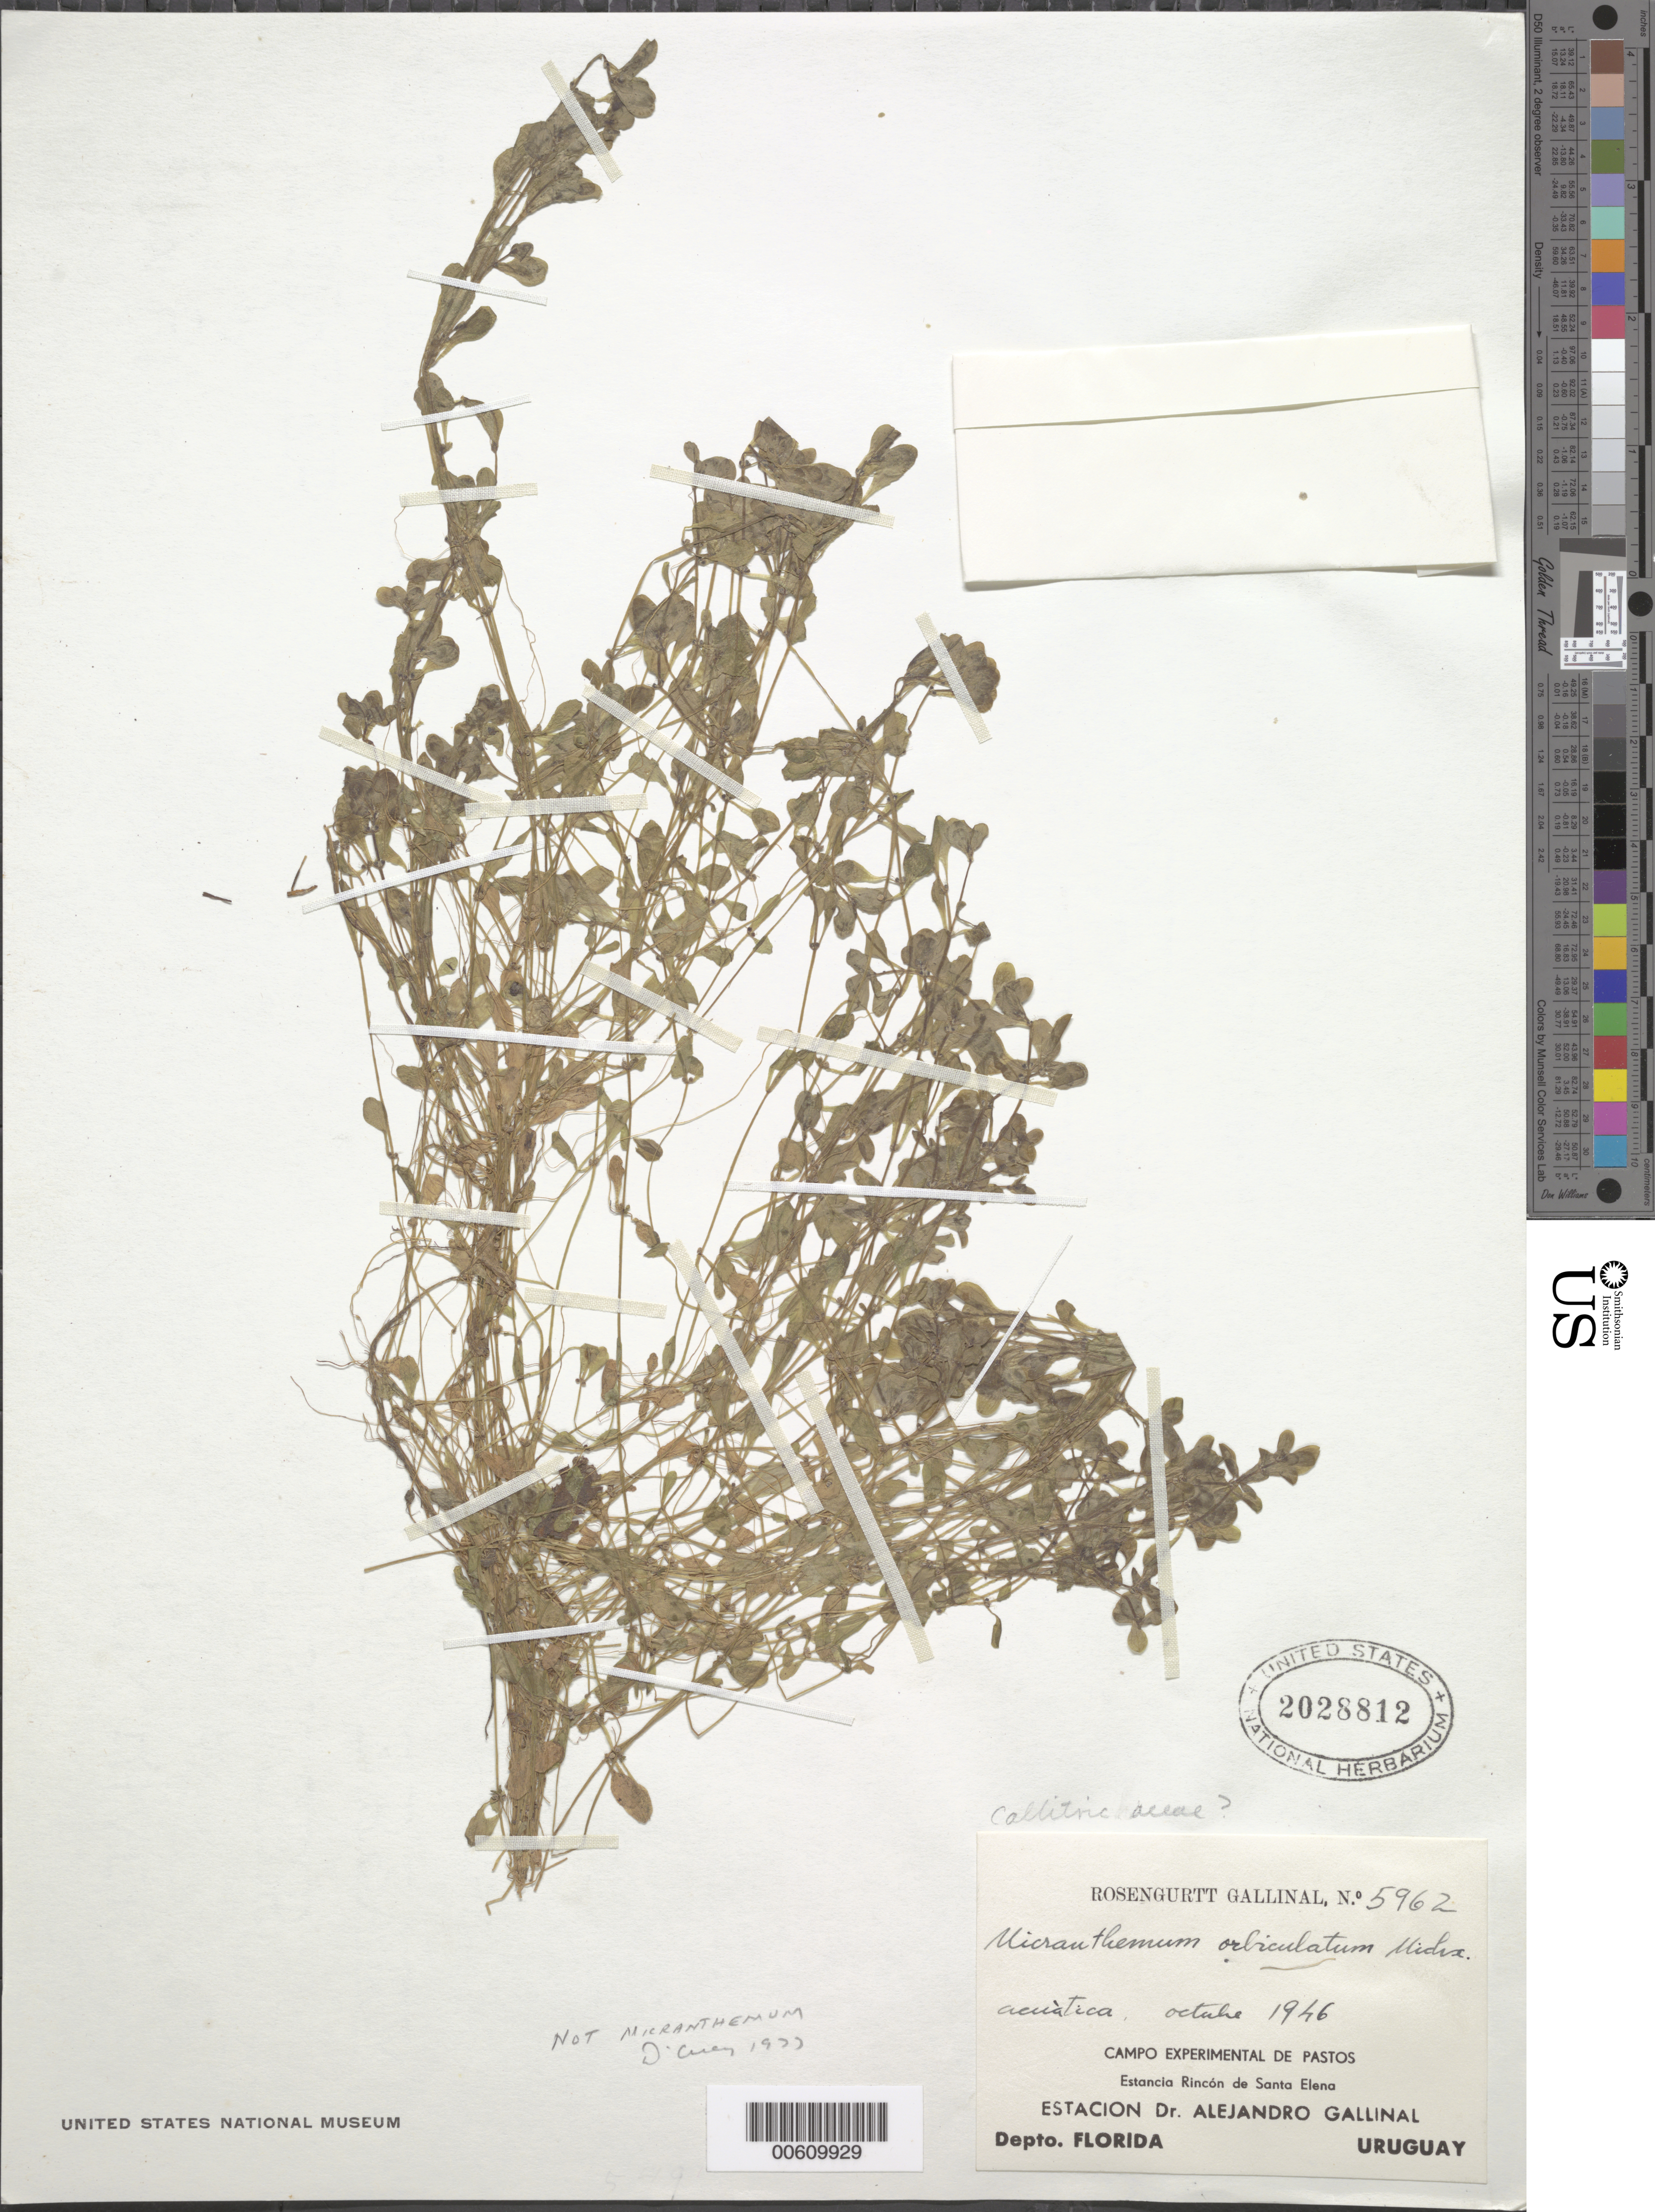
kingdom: Plantae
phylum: Tracheophyta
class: Magnoliopsida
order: Lamiales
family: Plantaginaceae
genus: Callitriche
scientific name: Callitriche sp.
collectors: A. Gallinal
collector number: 5962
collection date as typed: Oct 1946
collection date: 1946-10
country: Uruguay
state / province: Florida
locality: Campo Experimental de Pastos, Estancia Rincon de Santa Elena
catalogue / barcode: US 2028812